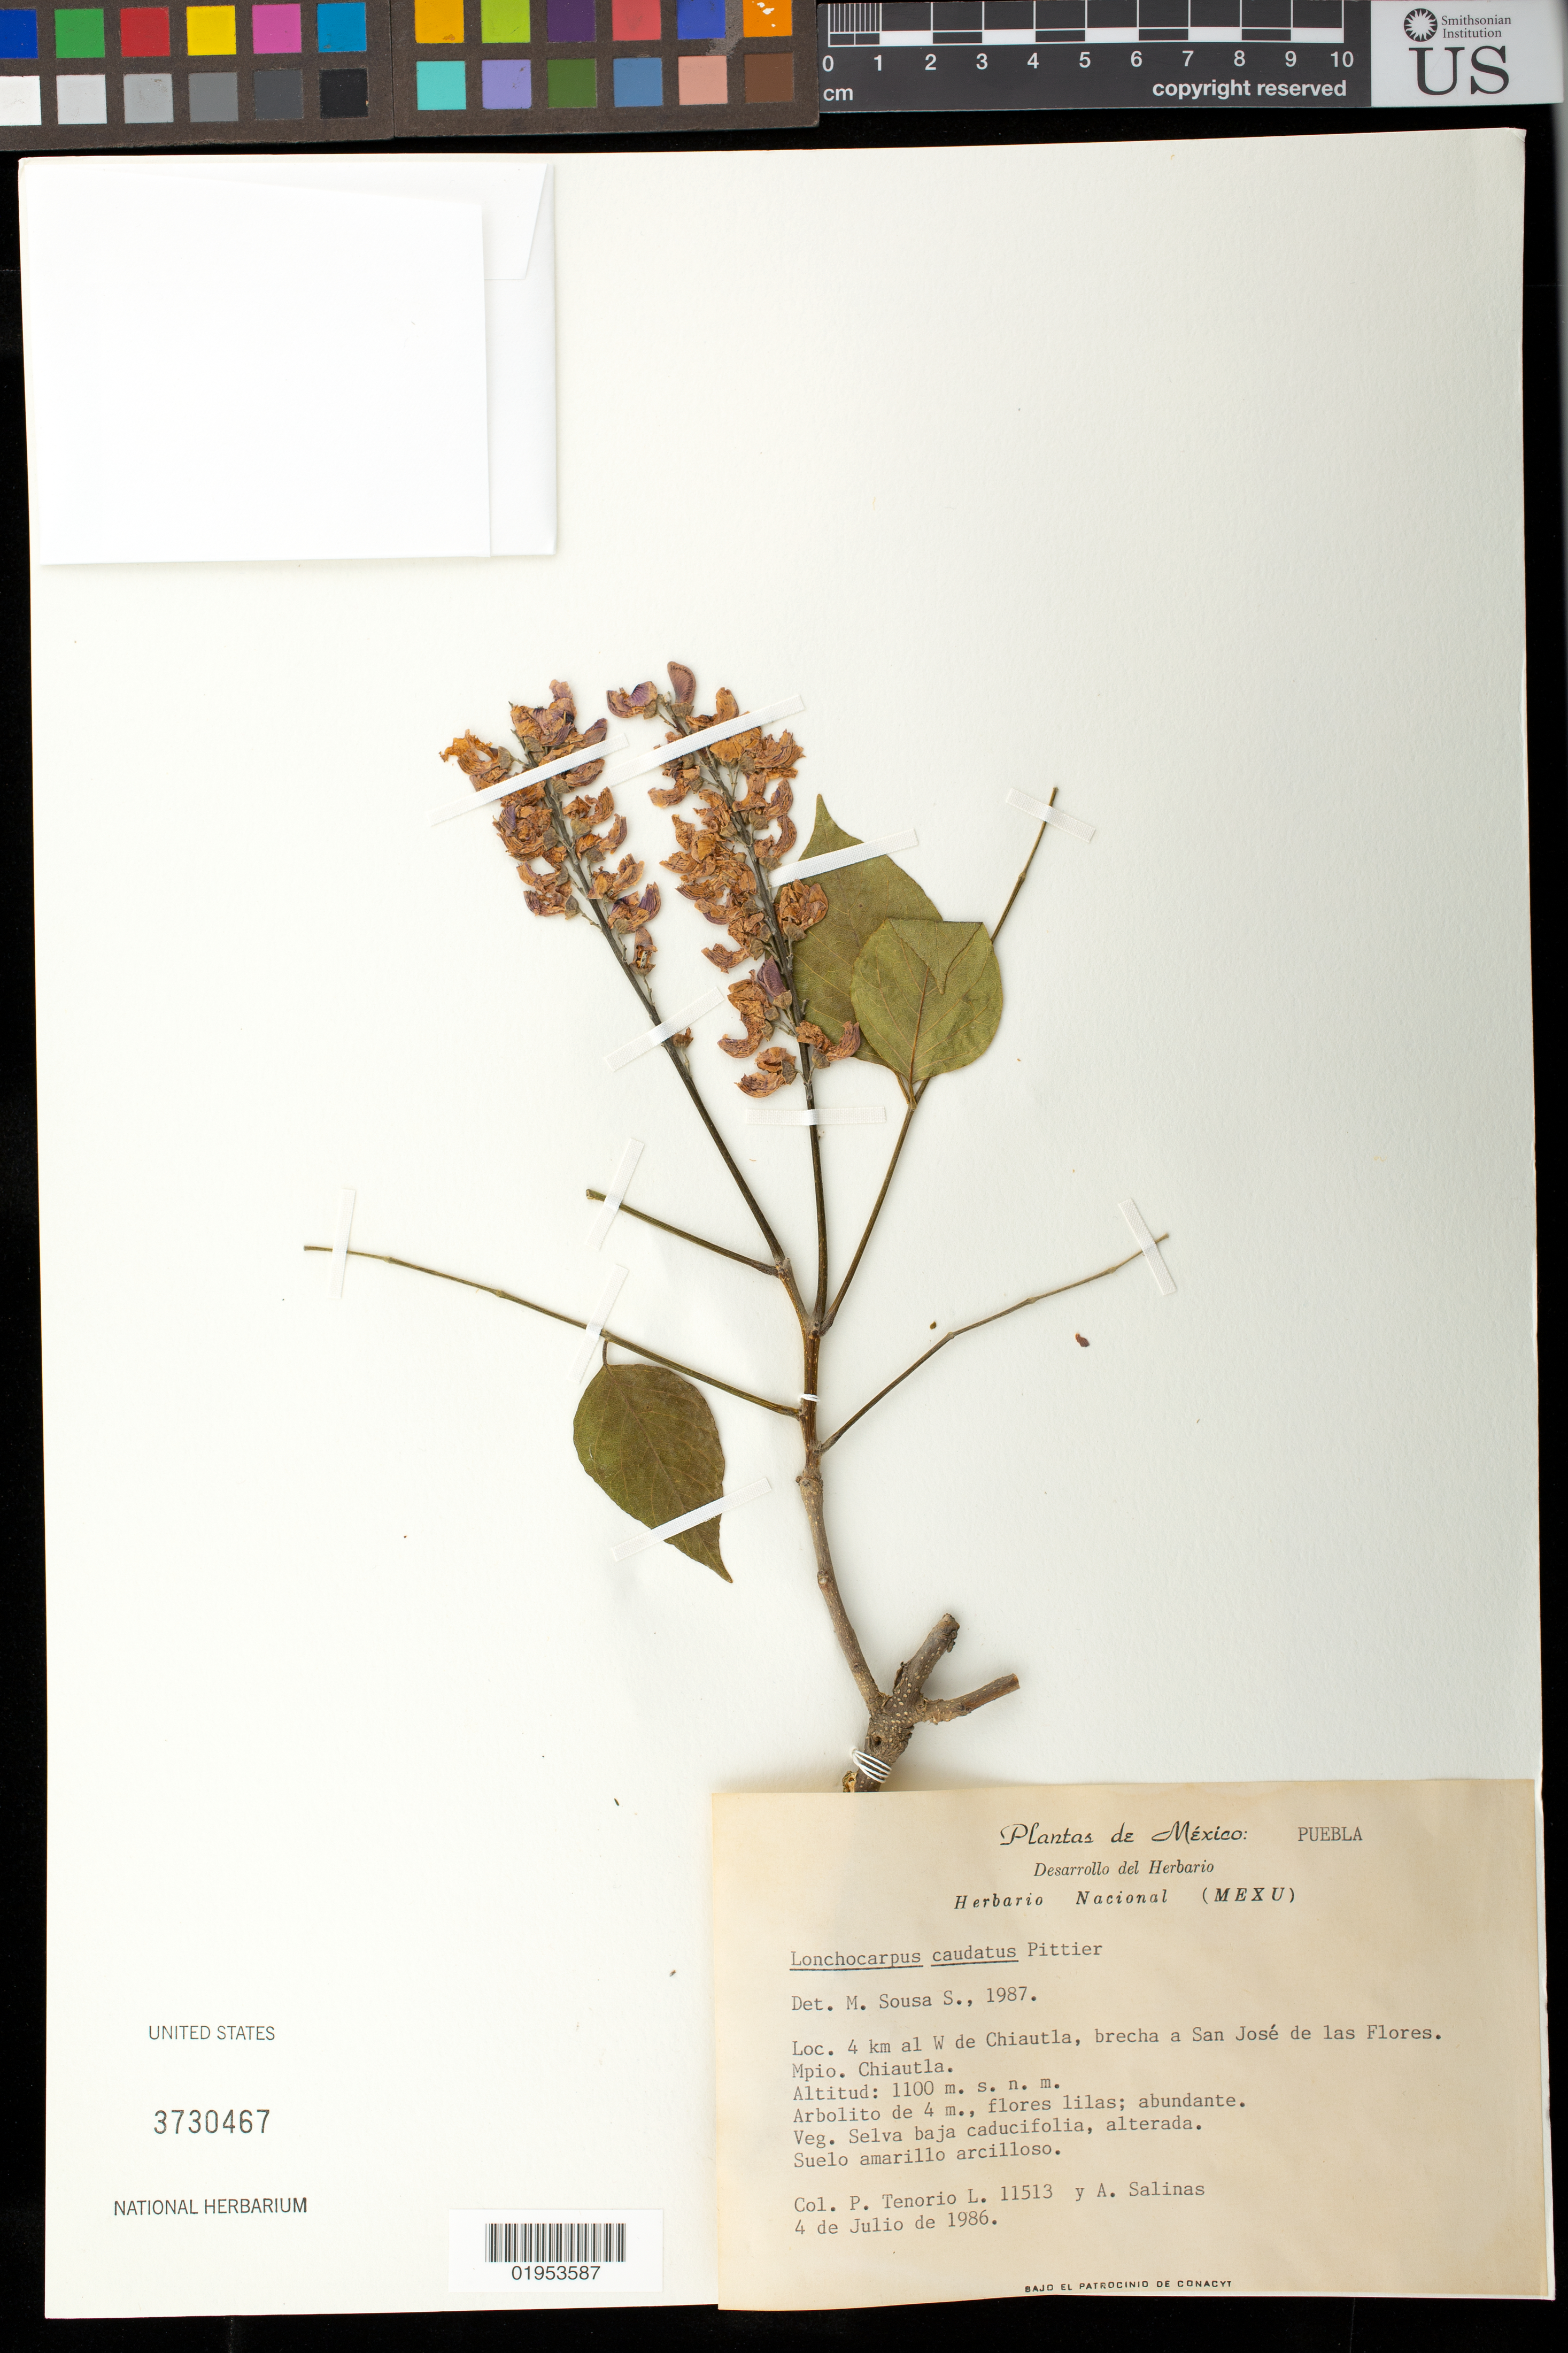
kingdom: Plantae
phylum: Tracheophyta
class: Magnoliopsida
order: Fabales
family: Fabaceae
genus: Lonchocarpus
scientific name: Lonchocarpus caudatus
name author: Pittier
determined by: Sousa S., Mario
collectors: P. Tenorio L. & A. Salinas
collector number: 11513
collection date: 1986-07-04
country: Mexico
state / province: Puebla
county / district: Chiautla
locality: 4 km al W de Chiautla, brecha a San José de las Flores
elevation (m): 1100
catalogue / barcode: US 3730467